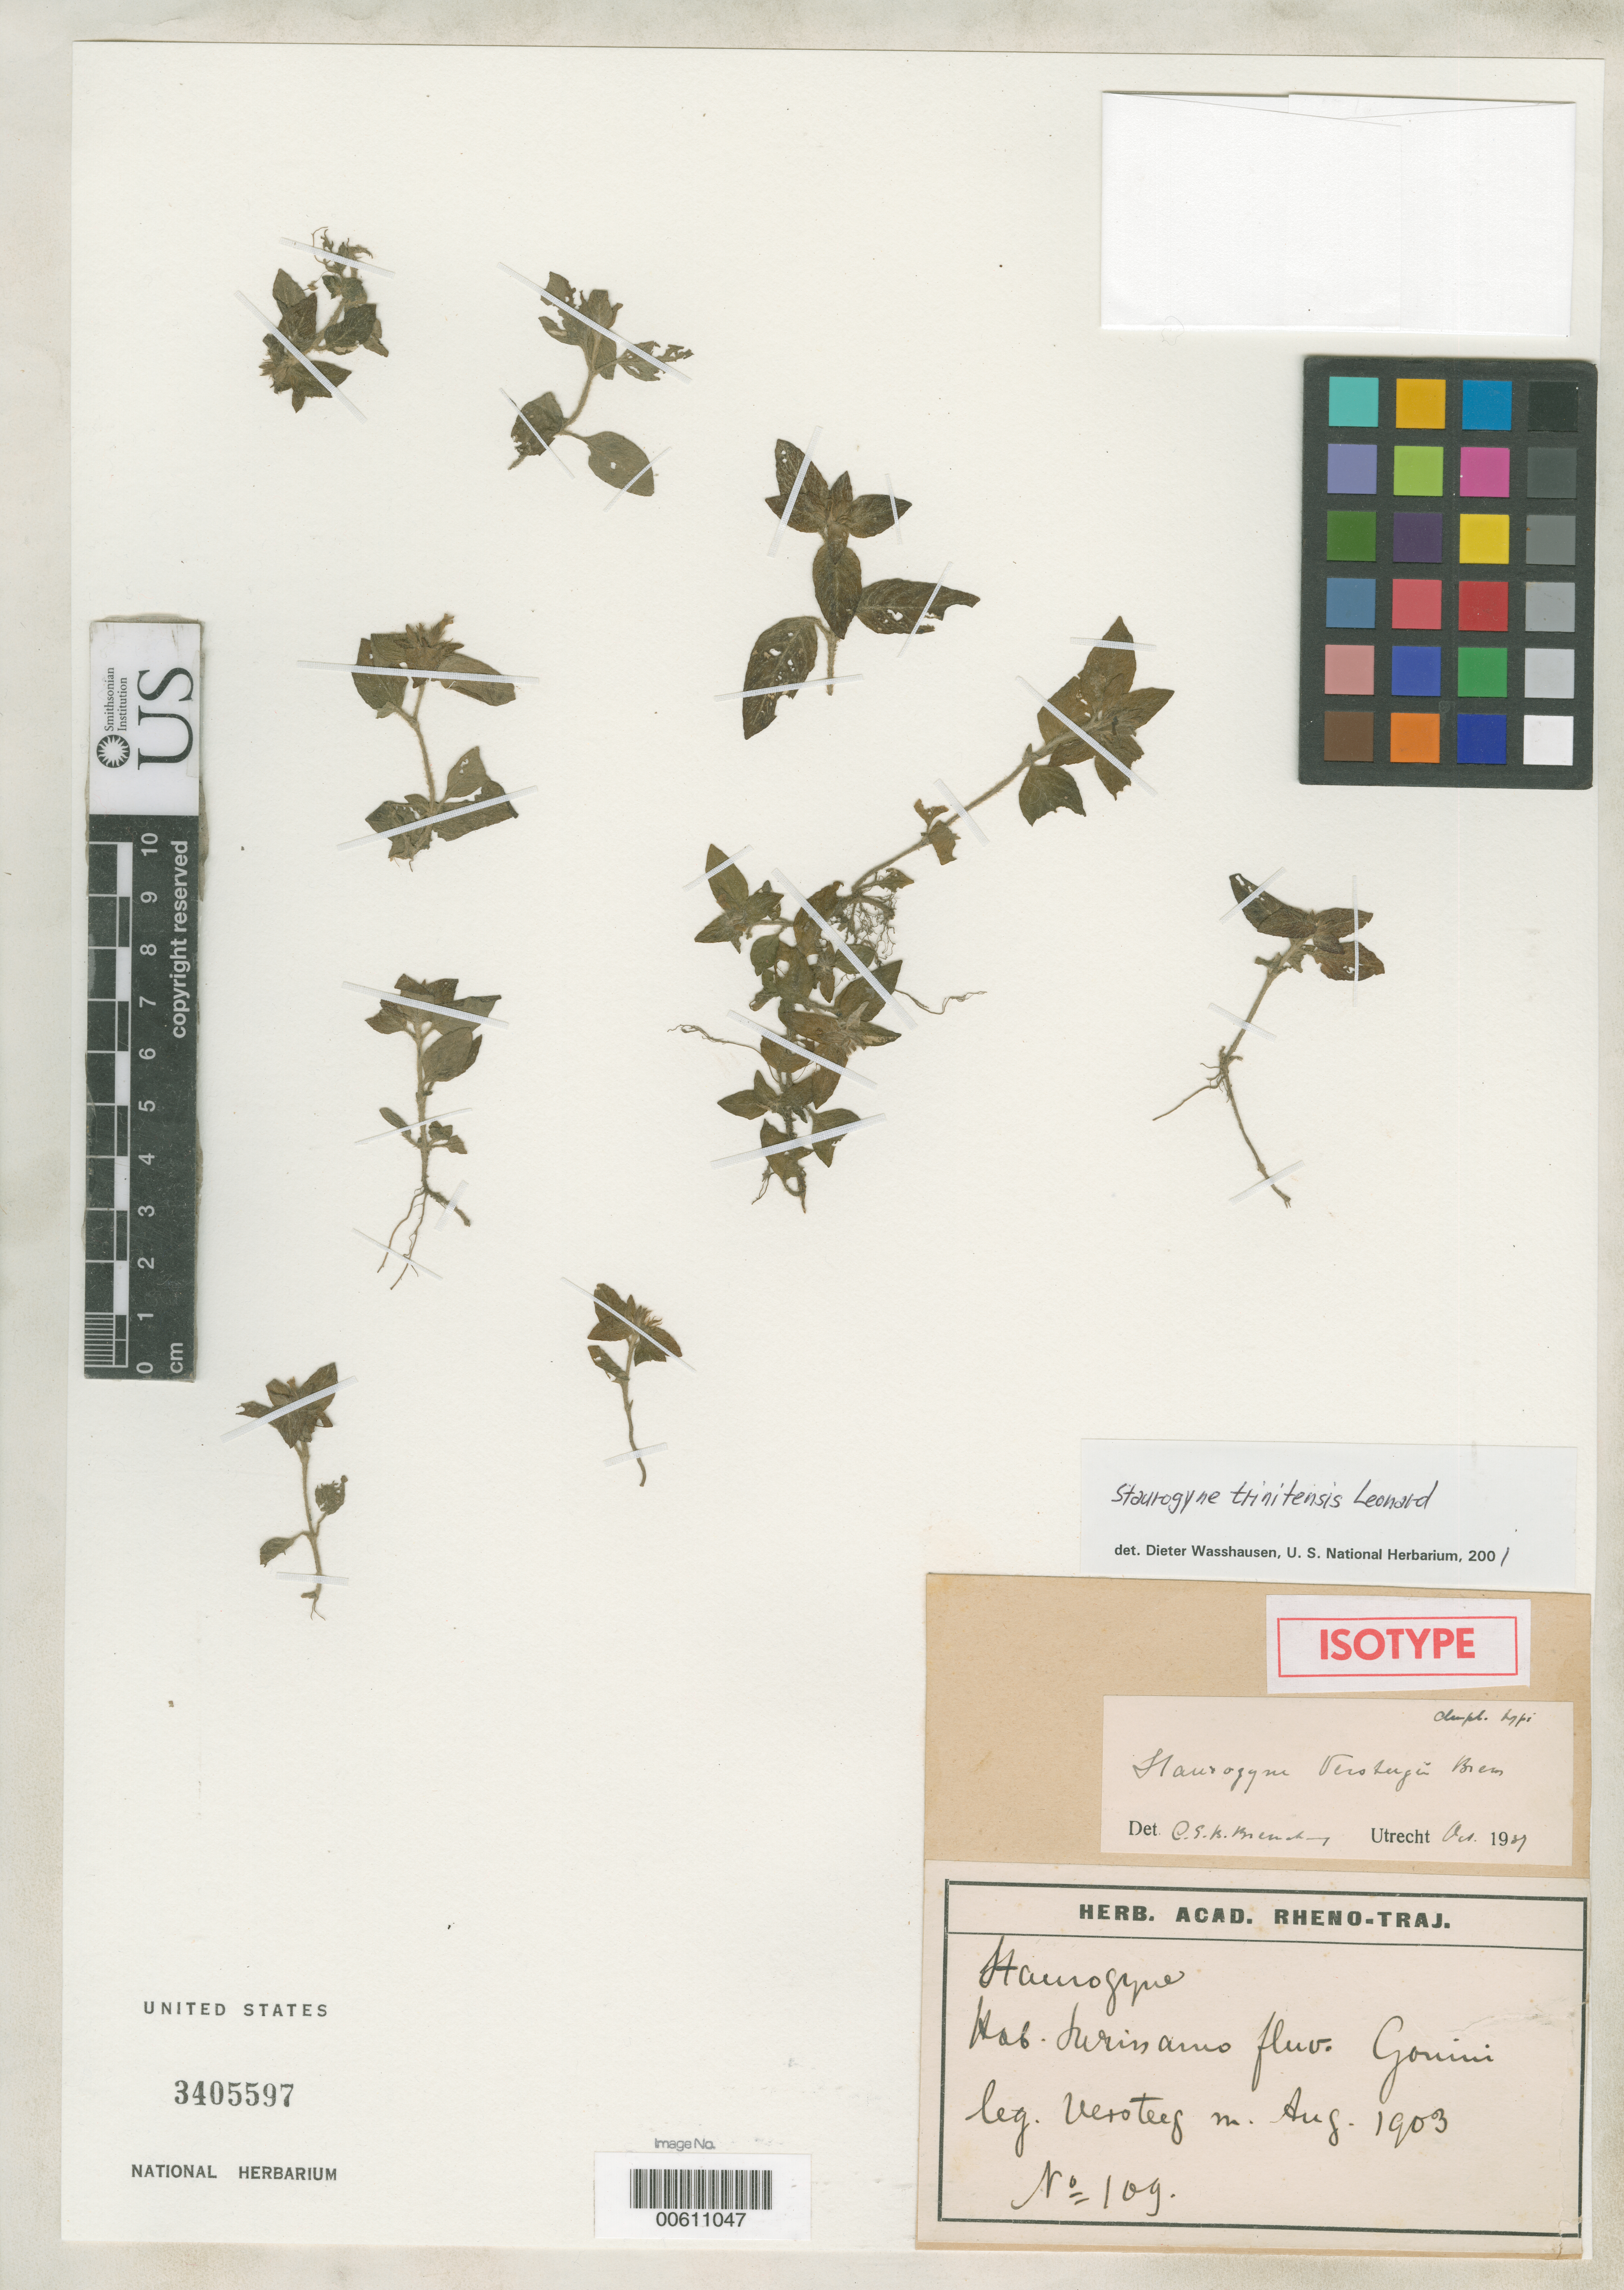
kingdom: Plantae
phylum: Tracheophyta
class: Magnoliopsida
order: Lamiales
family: Acanthaceae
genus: Staurogyne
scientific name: Staurogyne versteegii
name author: Bremek.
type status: Isotype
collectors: G. Versteeg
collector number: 109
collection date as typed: Aug 1903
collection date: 1903-08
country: Suriname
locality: Gonini River.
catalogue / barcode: US 3405597